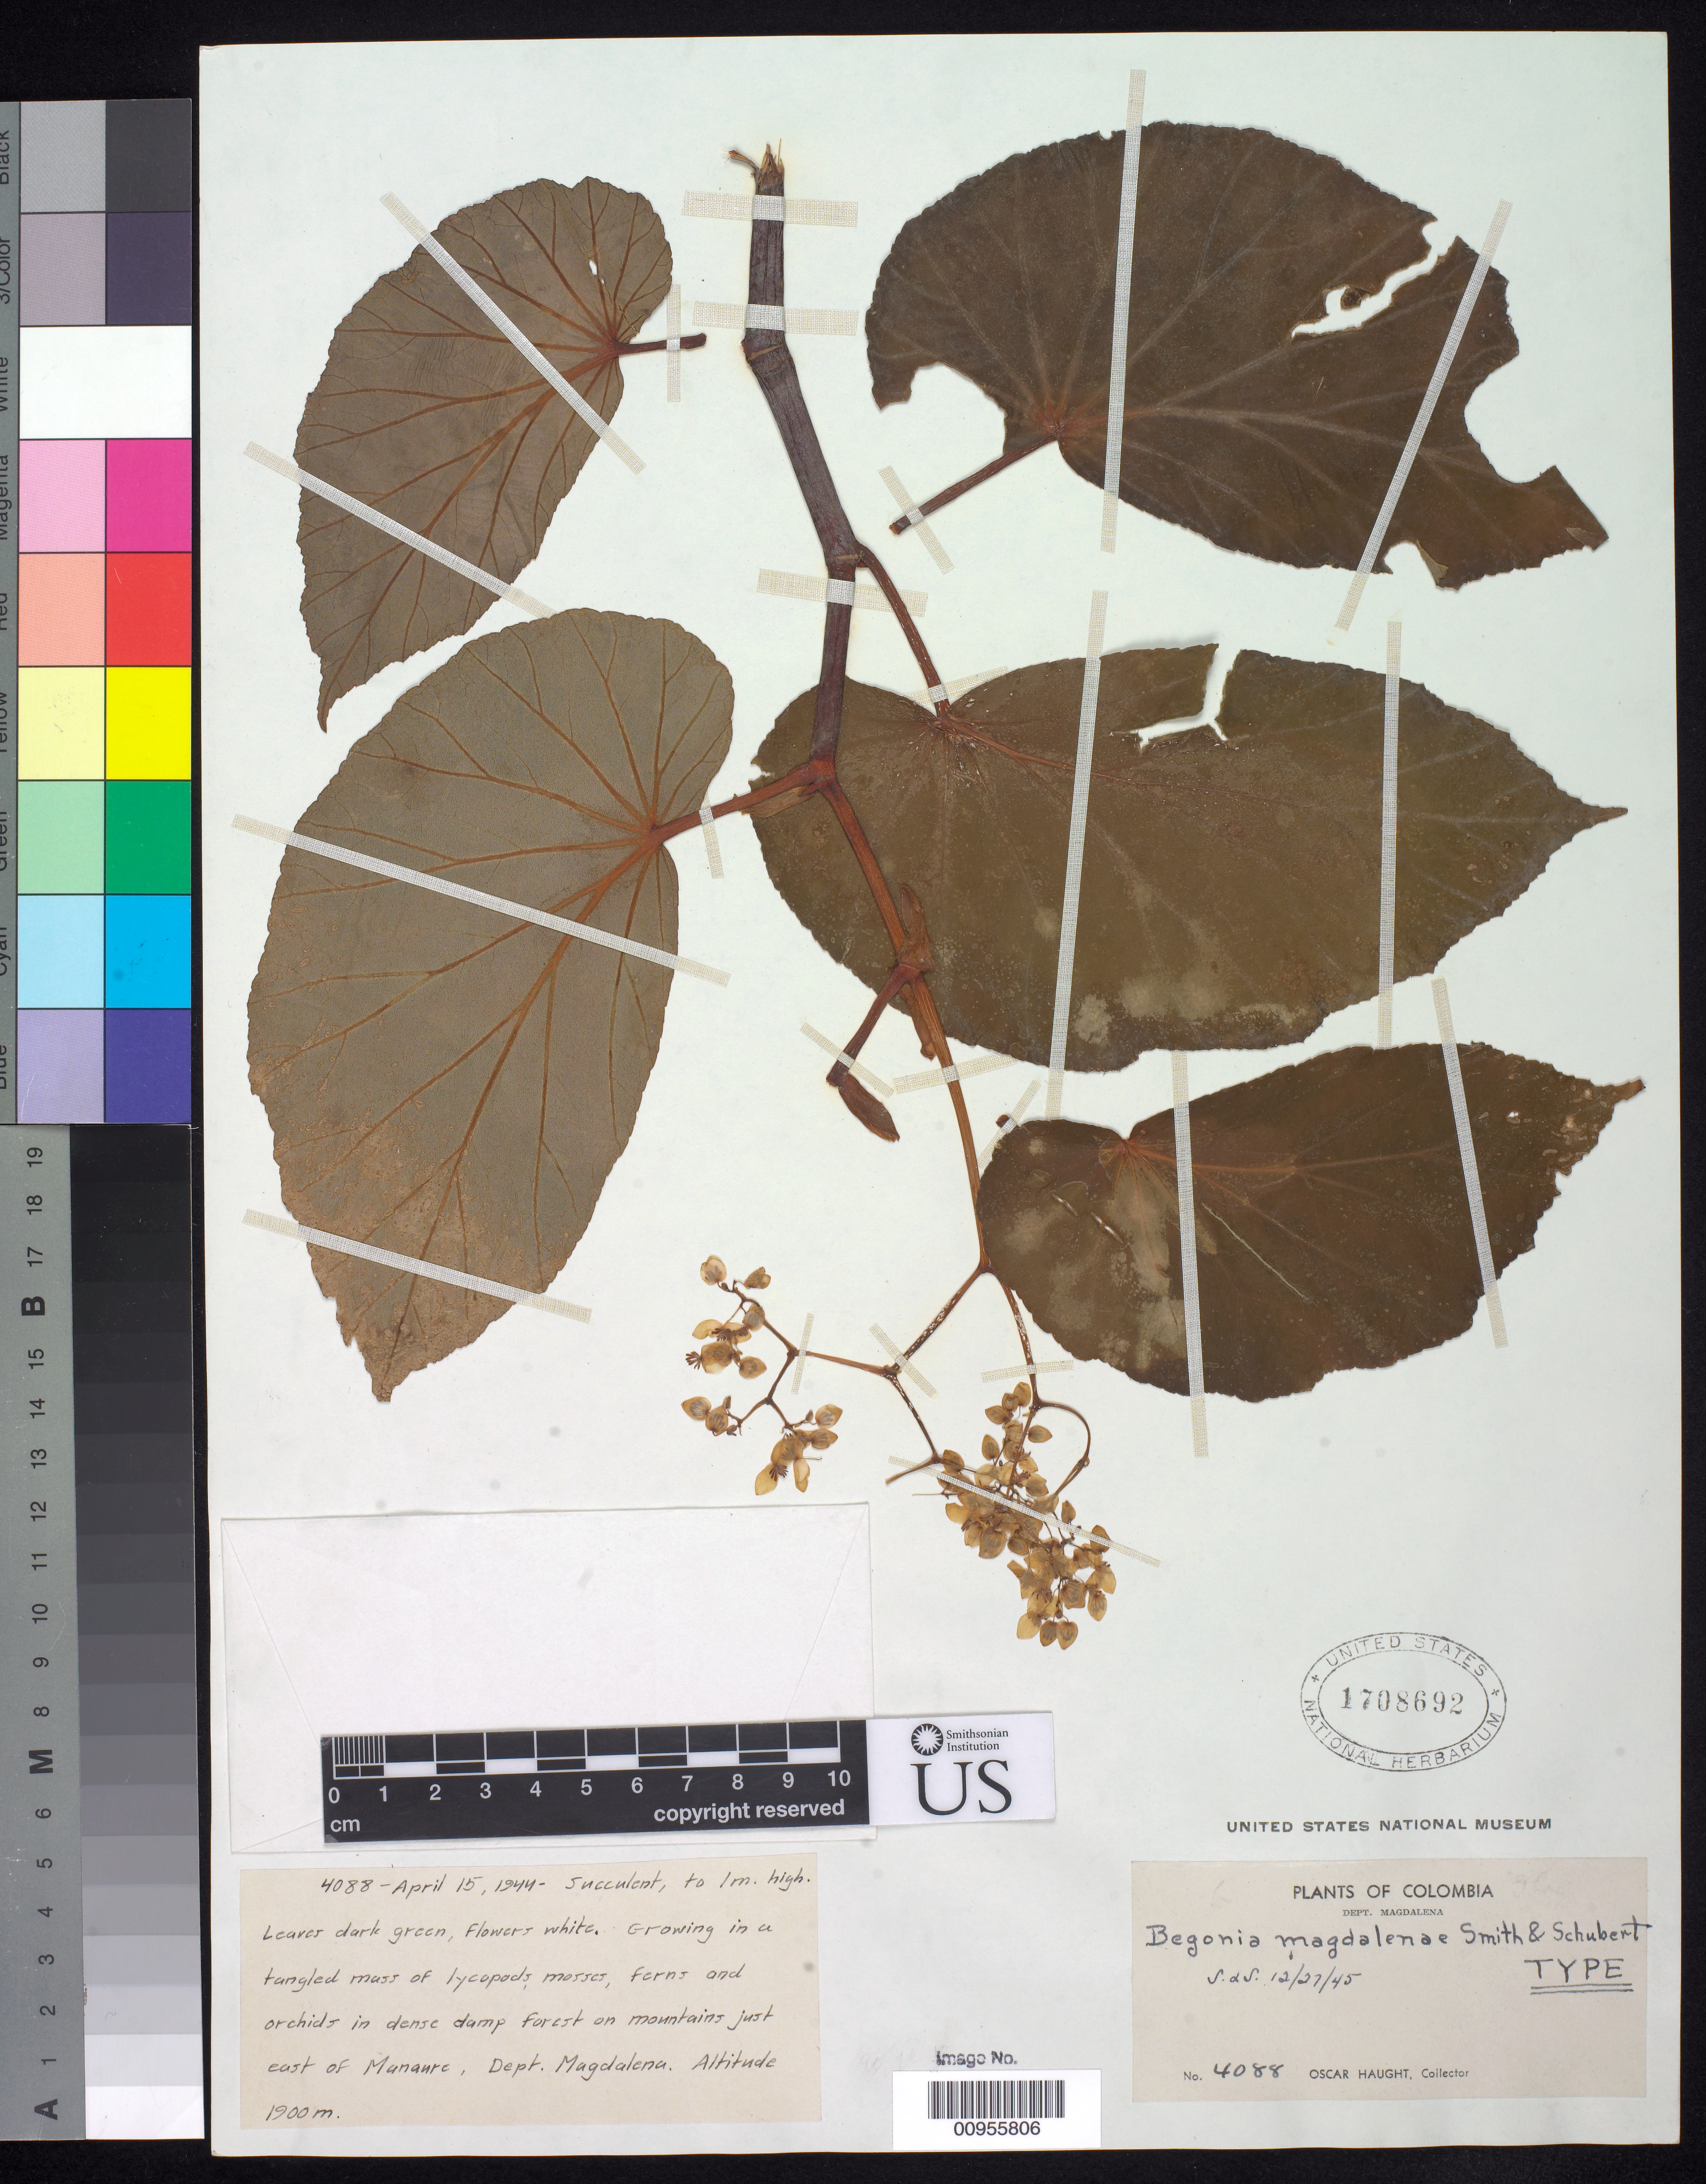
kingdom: Plantae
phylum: Tracheophyta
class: Magnoliopsida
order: Cucurbitales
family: Begoniaceae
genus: Begonia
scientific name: Begonia magdalenae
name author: L.B. Sm. & B.G. Schub.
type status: Holotype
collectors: O. L. Haught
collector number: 4088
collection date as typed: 15 Apr 1944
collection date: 1944-04-15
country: Colombia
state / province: Magdalena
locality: Mountains E of Manaure.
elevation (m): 1900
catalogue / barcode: US 1708692